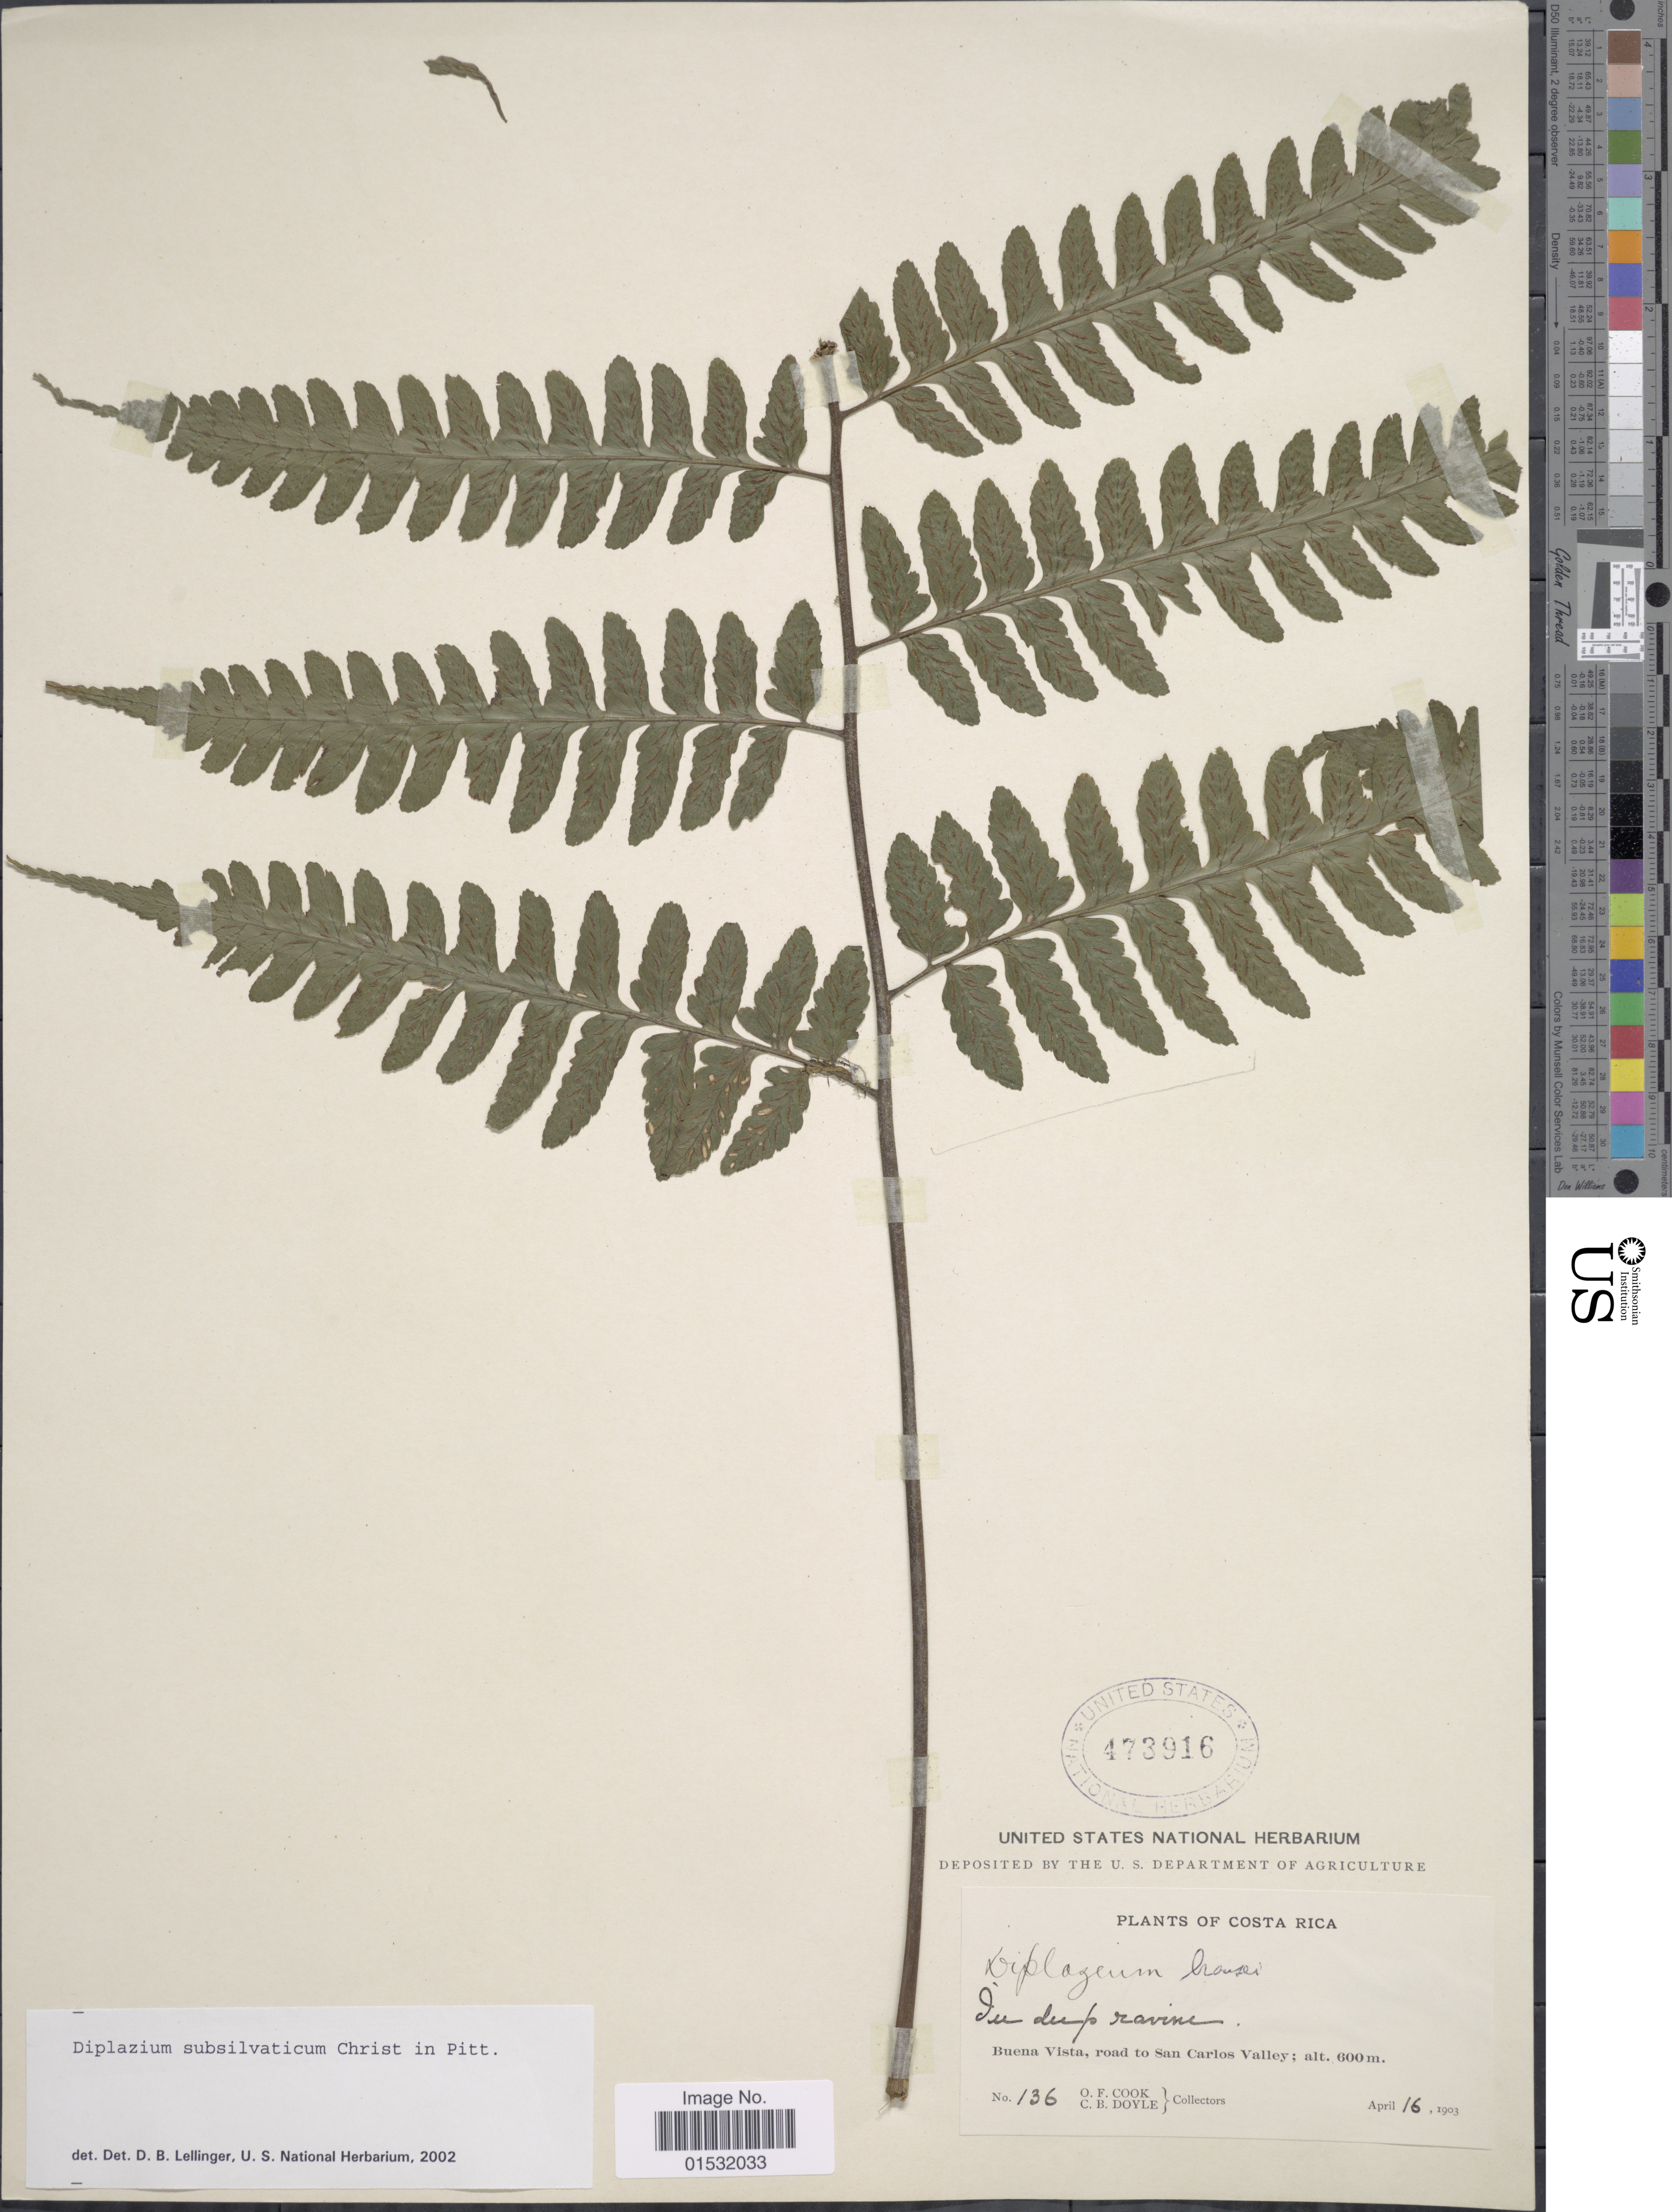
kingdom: Plantae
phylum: Tracheophyta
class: Polypodiopsida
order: Polypodiales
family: Athyriaceae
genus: Diplazium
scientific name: Diplazium subsilvaticum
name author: Christ in Pittier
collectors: O. F. Cook & C. Doyle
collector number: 136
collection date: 1903-04-16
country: Costa Rica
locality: Buena Vista, road to San Carlos Valley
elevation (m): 600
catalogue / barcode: US 473916